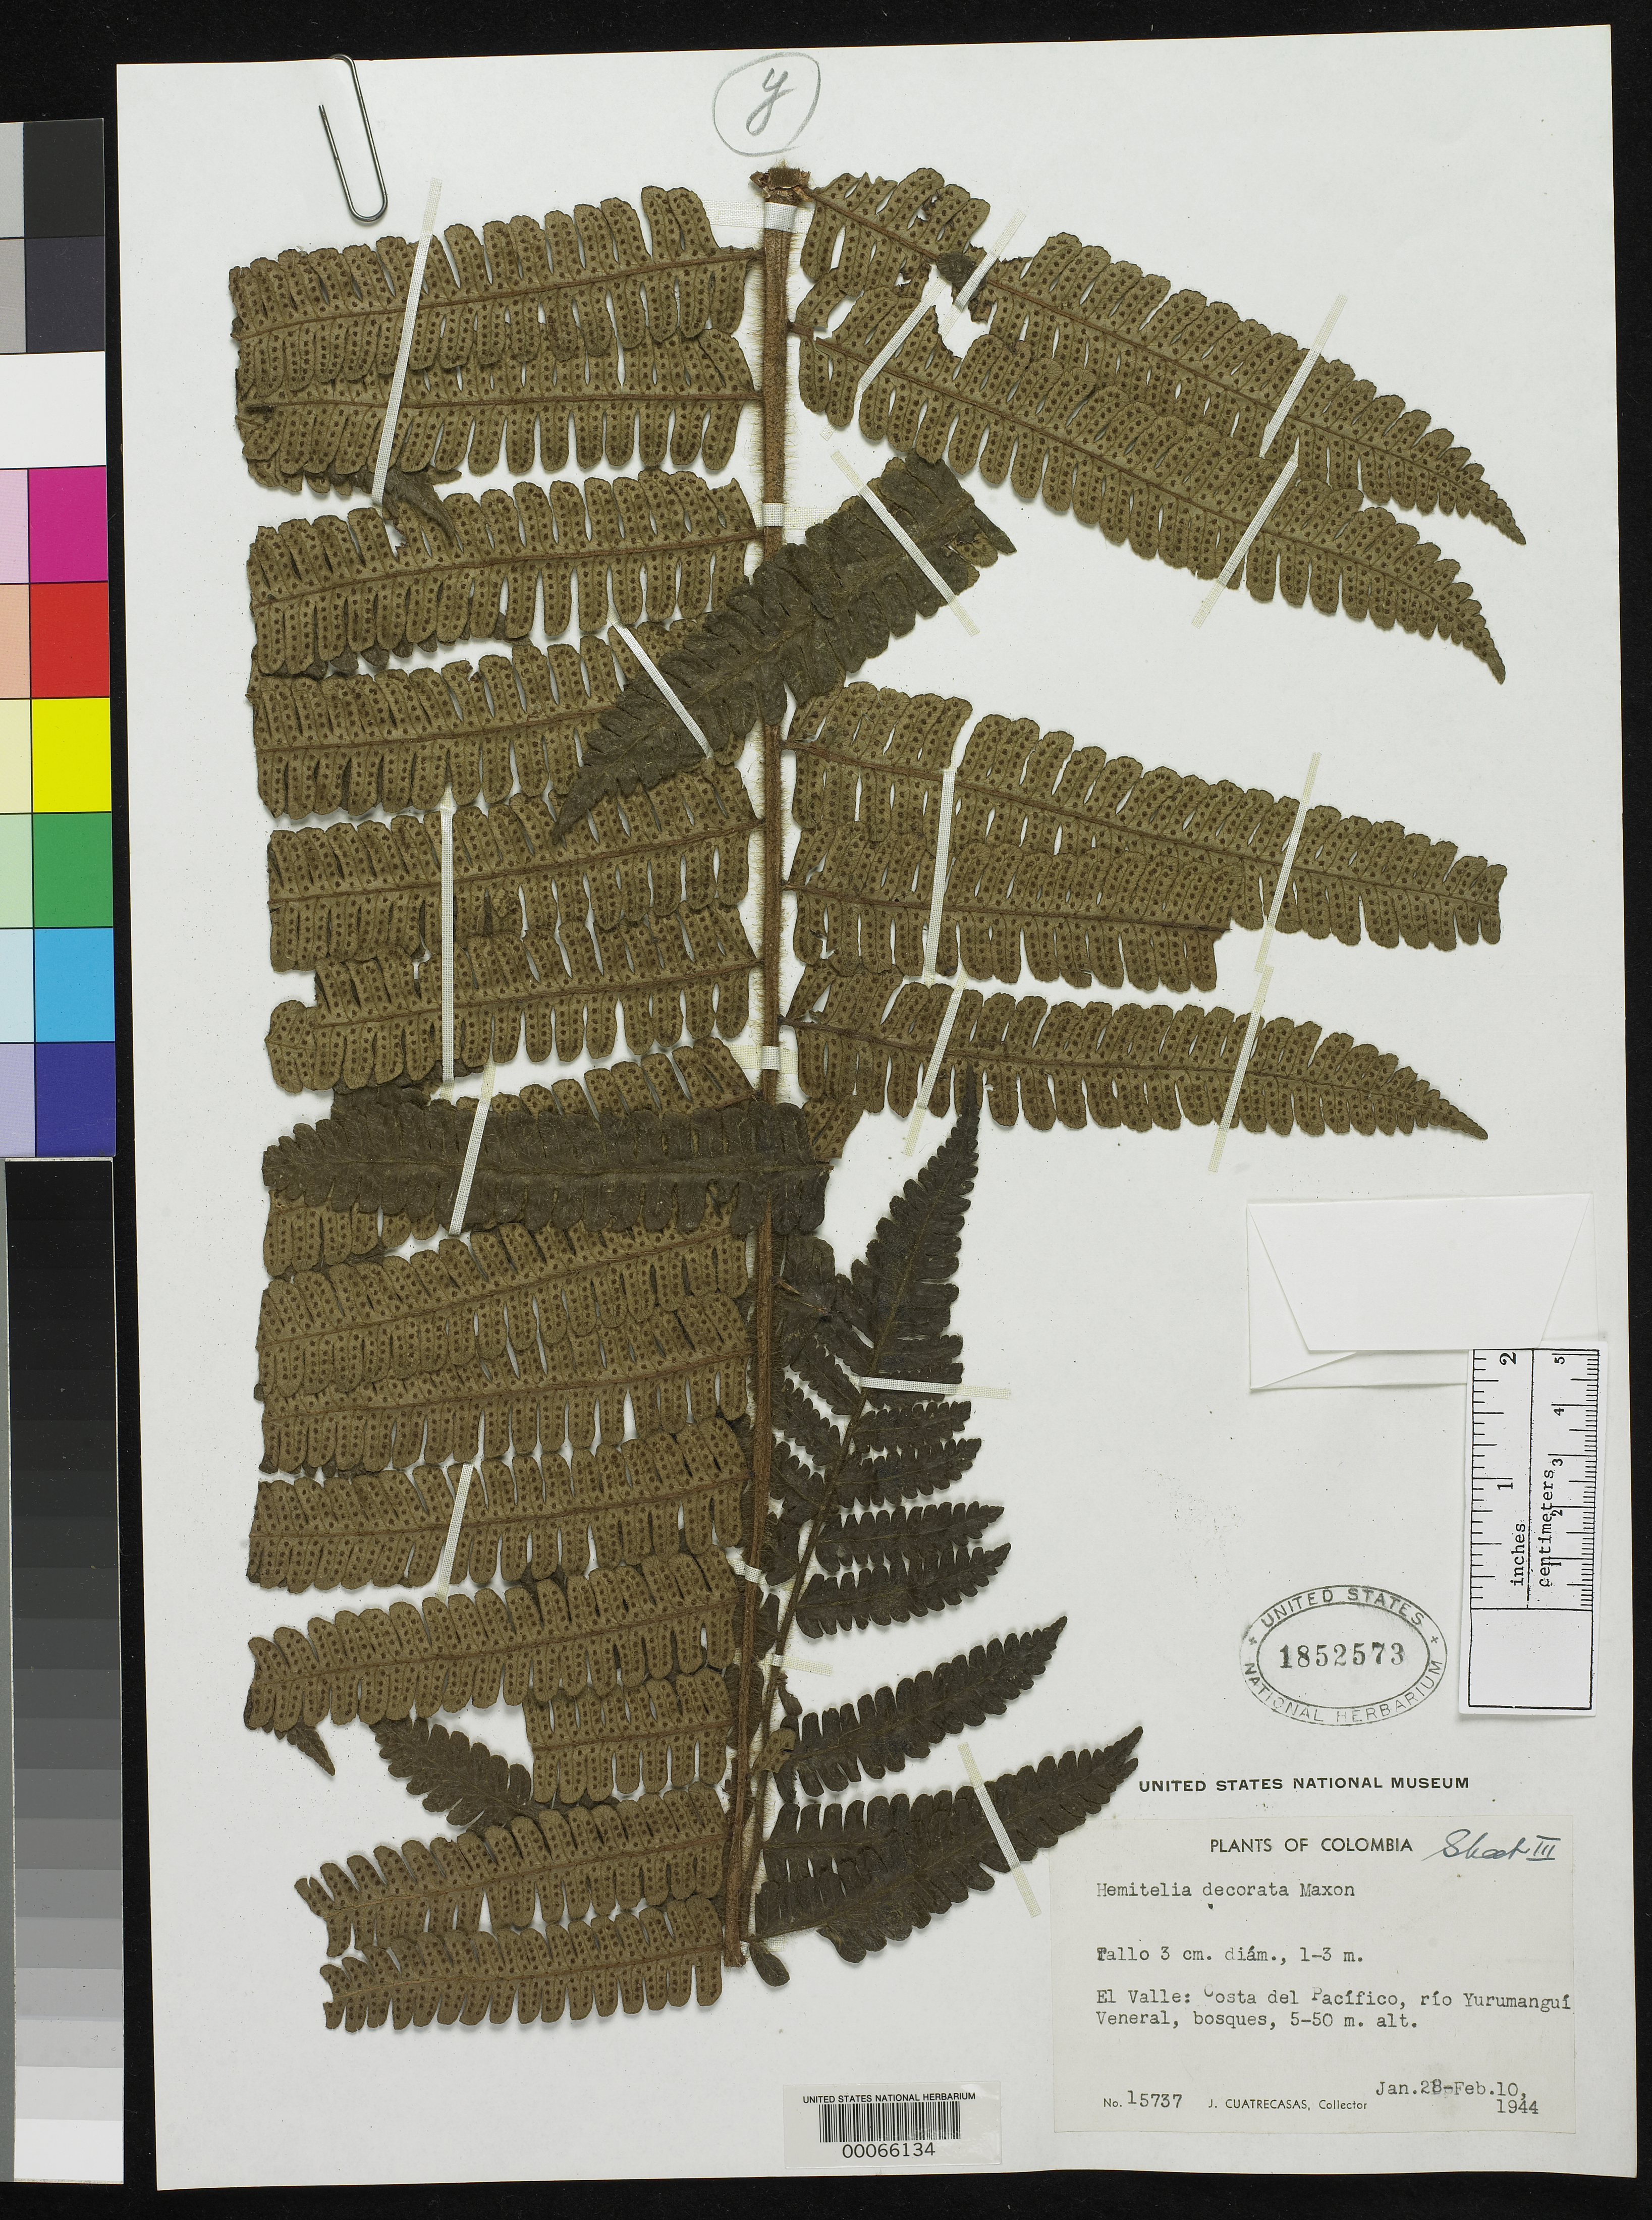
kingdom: Plantae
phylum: Tracheophyta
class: Polypodiopsida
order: Cyatheales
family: Cyatheaceae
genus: Hemitelia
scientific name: Hemitelia decorata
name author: Maxon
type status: Holotype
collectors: J. Cuatrecasas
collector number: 15737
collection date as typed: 28 Jan 1944 to 10 Feb 1944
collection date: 1944-01-28/1944-02-10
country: Colombia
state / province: Valle del Cauca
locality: Costa del Pacifico, Rio Yurumangui, Veneral.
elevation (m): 5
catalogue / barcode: US 1852573